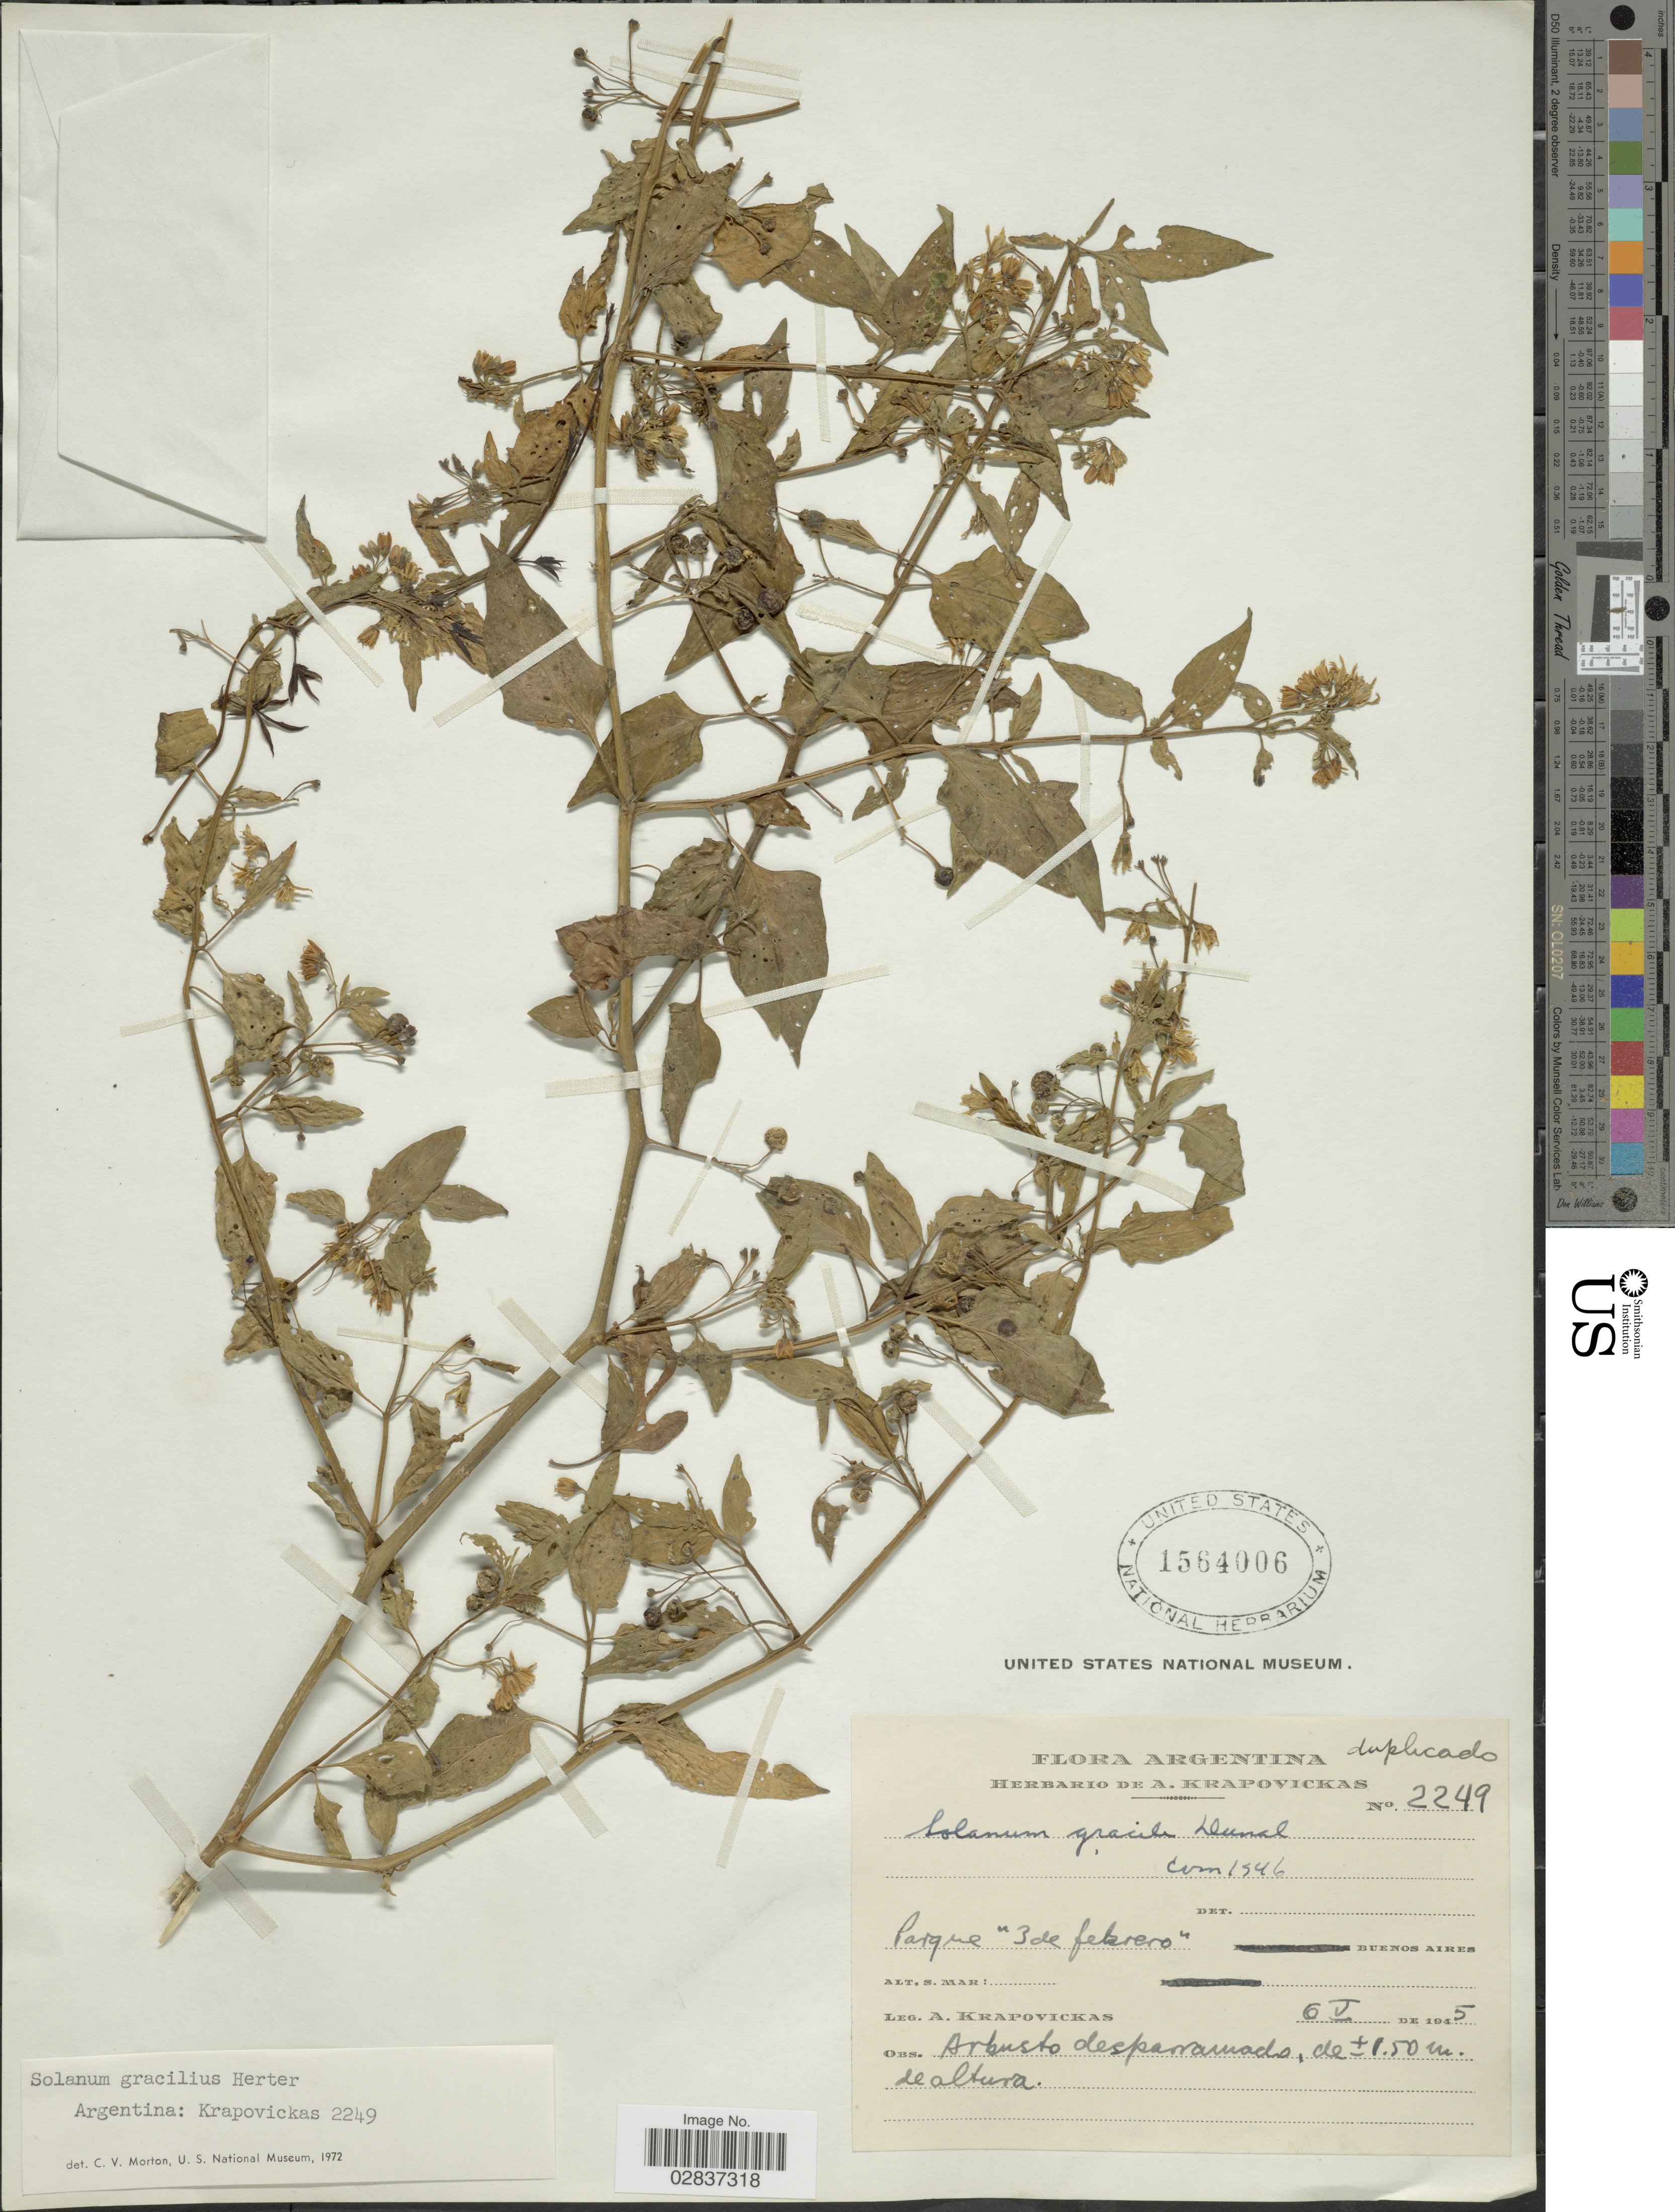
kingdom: Plantae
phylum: Tracheophyta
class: Magnoliopsida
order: Solanales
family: Solanaceae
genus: Solanum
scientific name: Solanum gracilius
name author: Herter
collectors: A. Krapovickas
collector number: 2249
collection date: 1945-05-06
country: Argentina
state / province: Buenos Aires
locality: Parque "3 de febrero".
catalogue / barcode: US 1564006